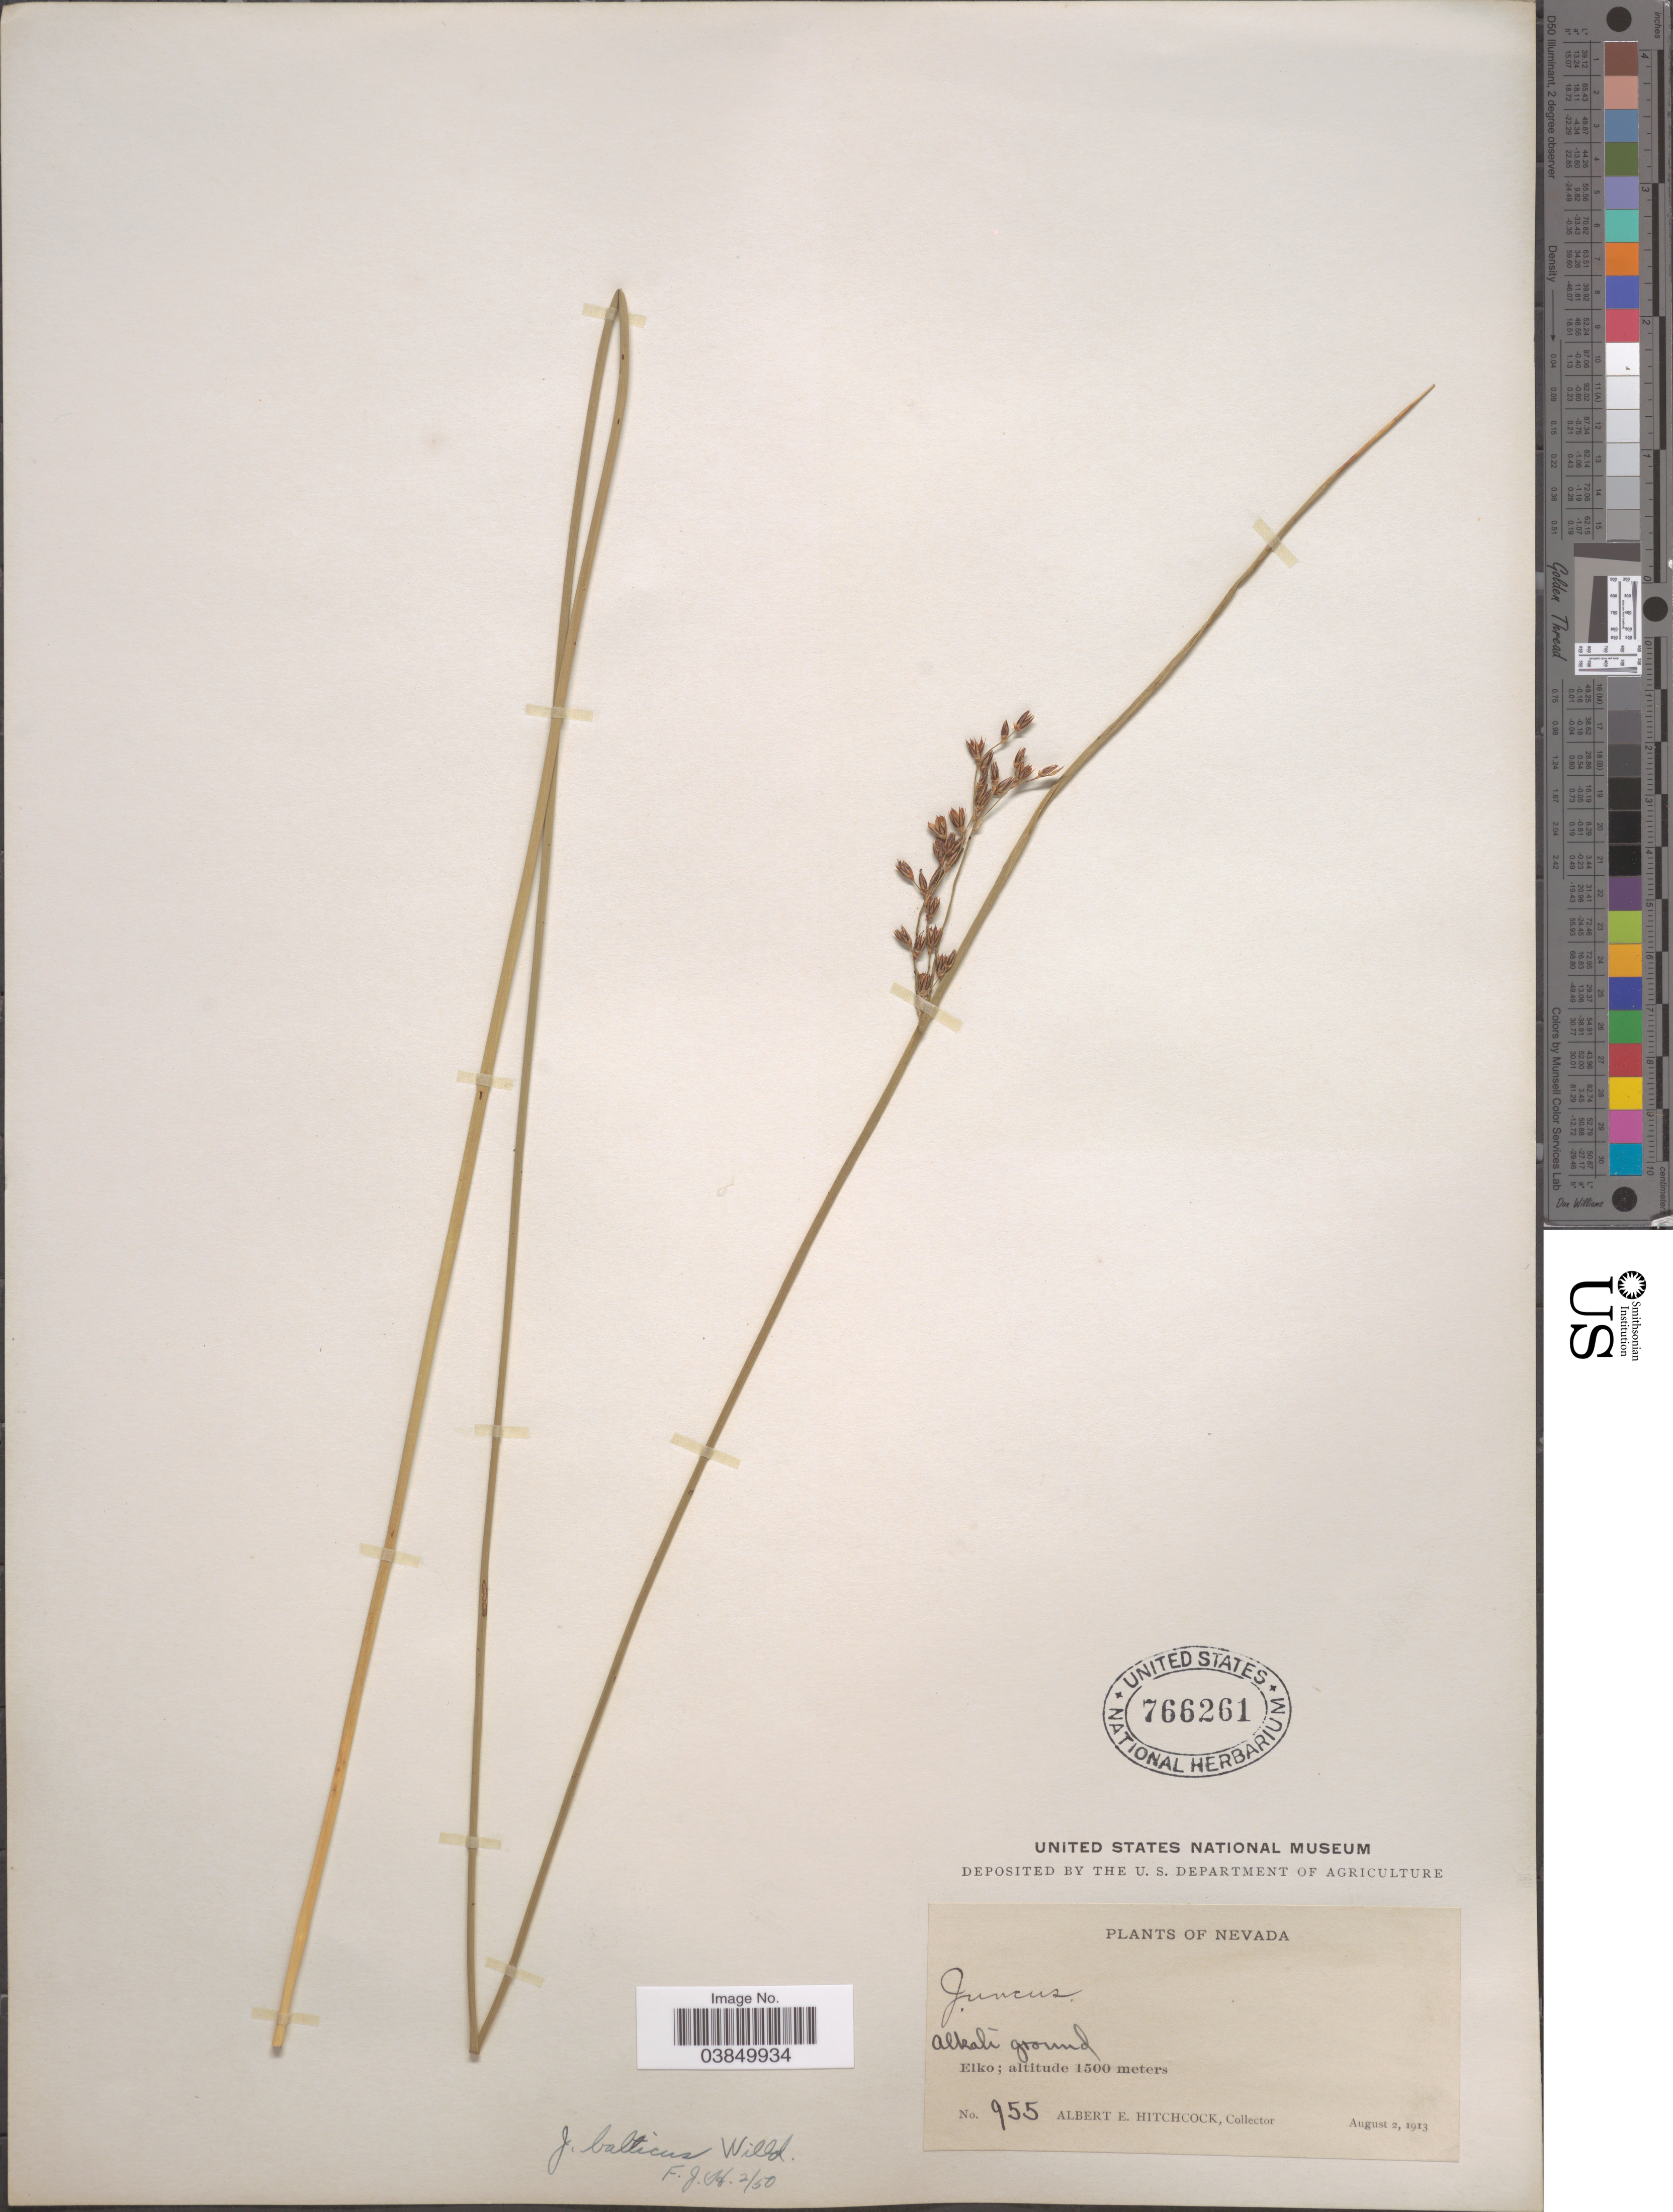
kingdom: Plantae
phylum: Tracheophyta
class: Liliopsida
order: Poales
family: Juncaceae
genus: Juncus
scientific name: Juncus balticus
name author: Willd.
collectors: A. Hitchcock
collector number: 955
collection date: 1913-08-02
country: United States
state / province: Nevada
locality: Alkali ground. Elko.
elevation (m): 1500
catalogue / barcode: US 766261